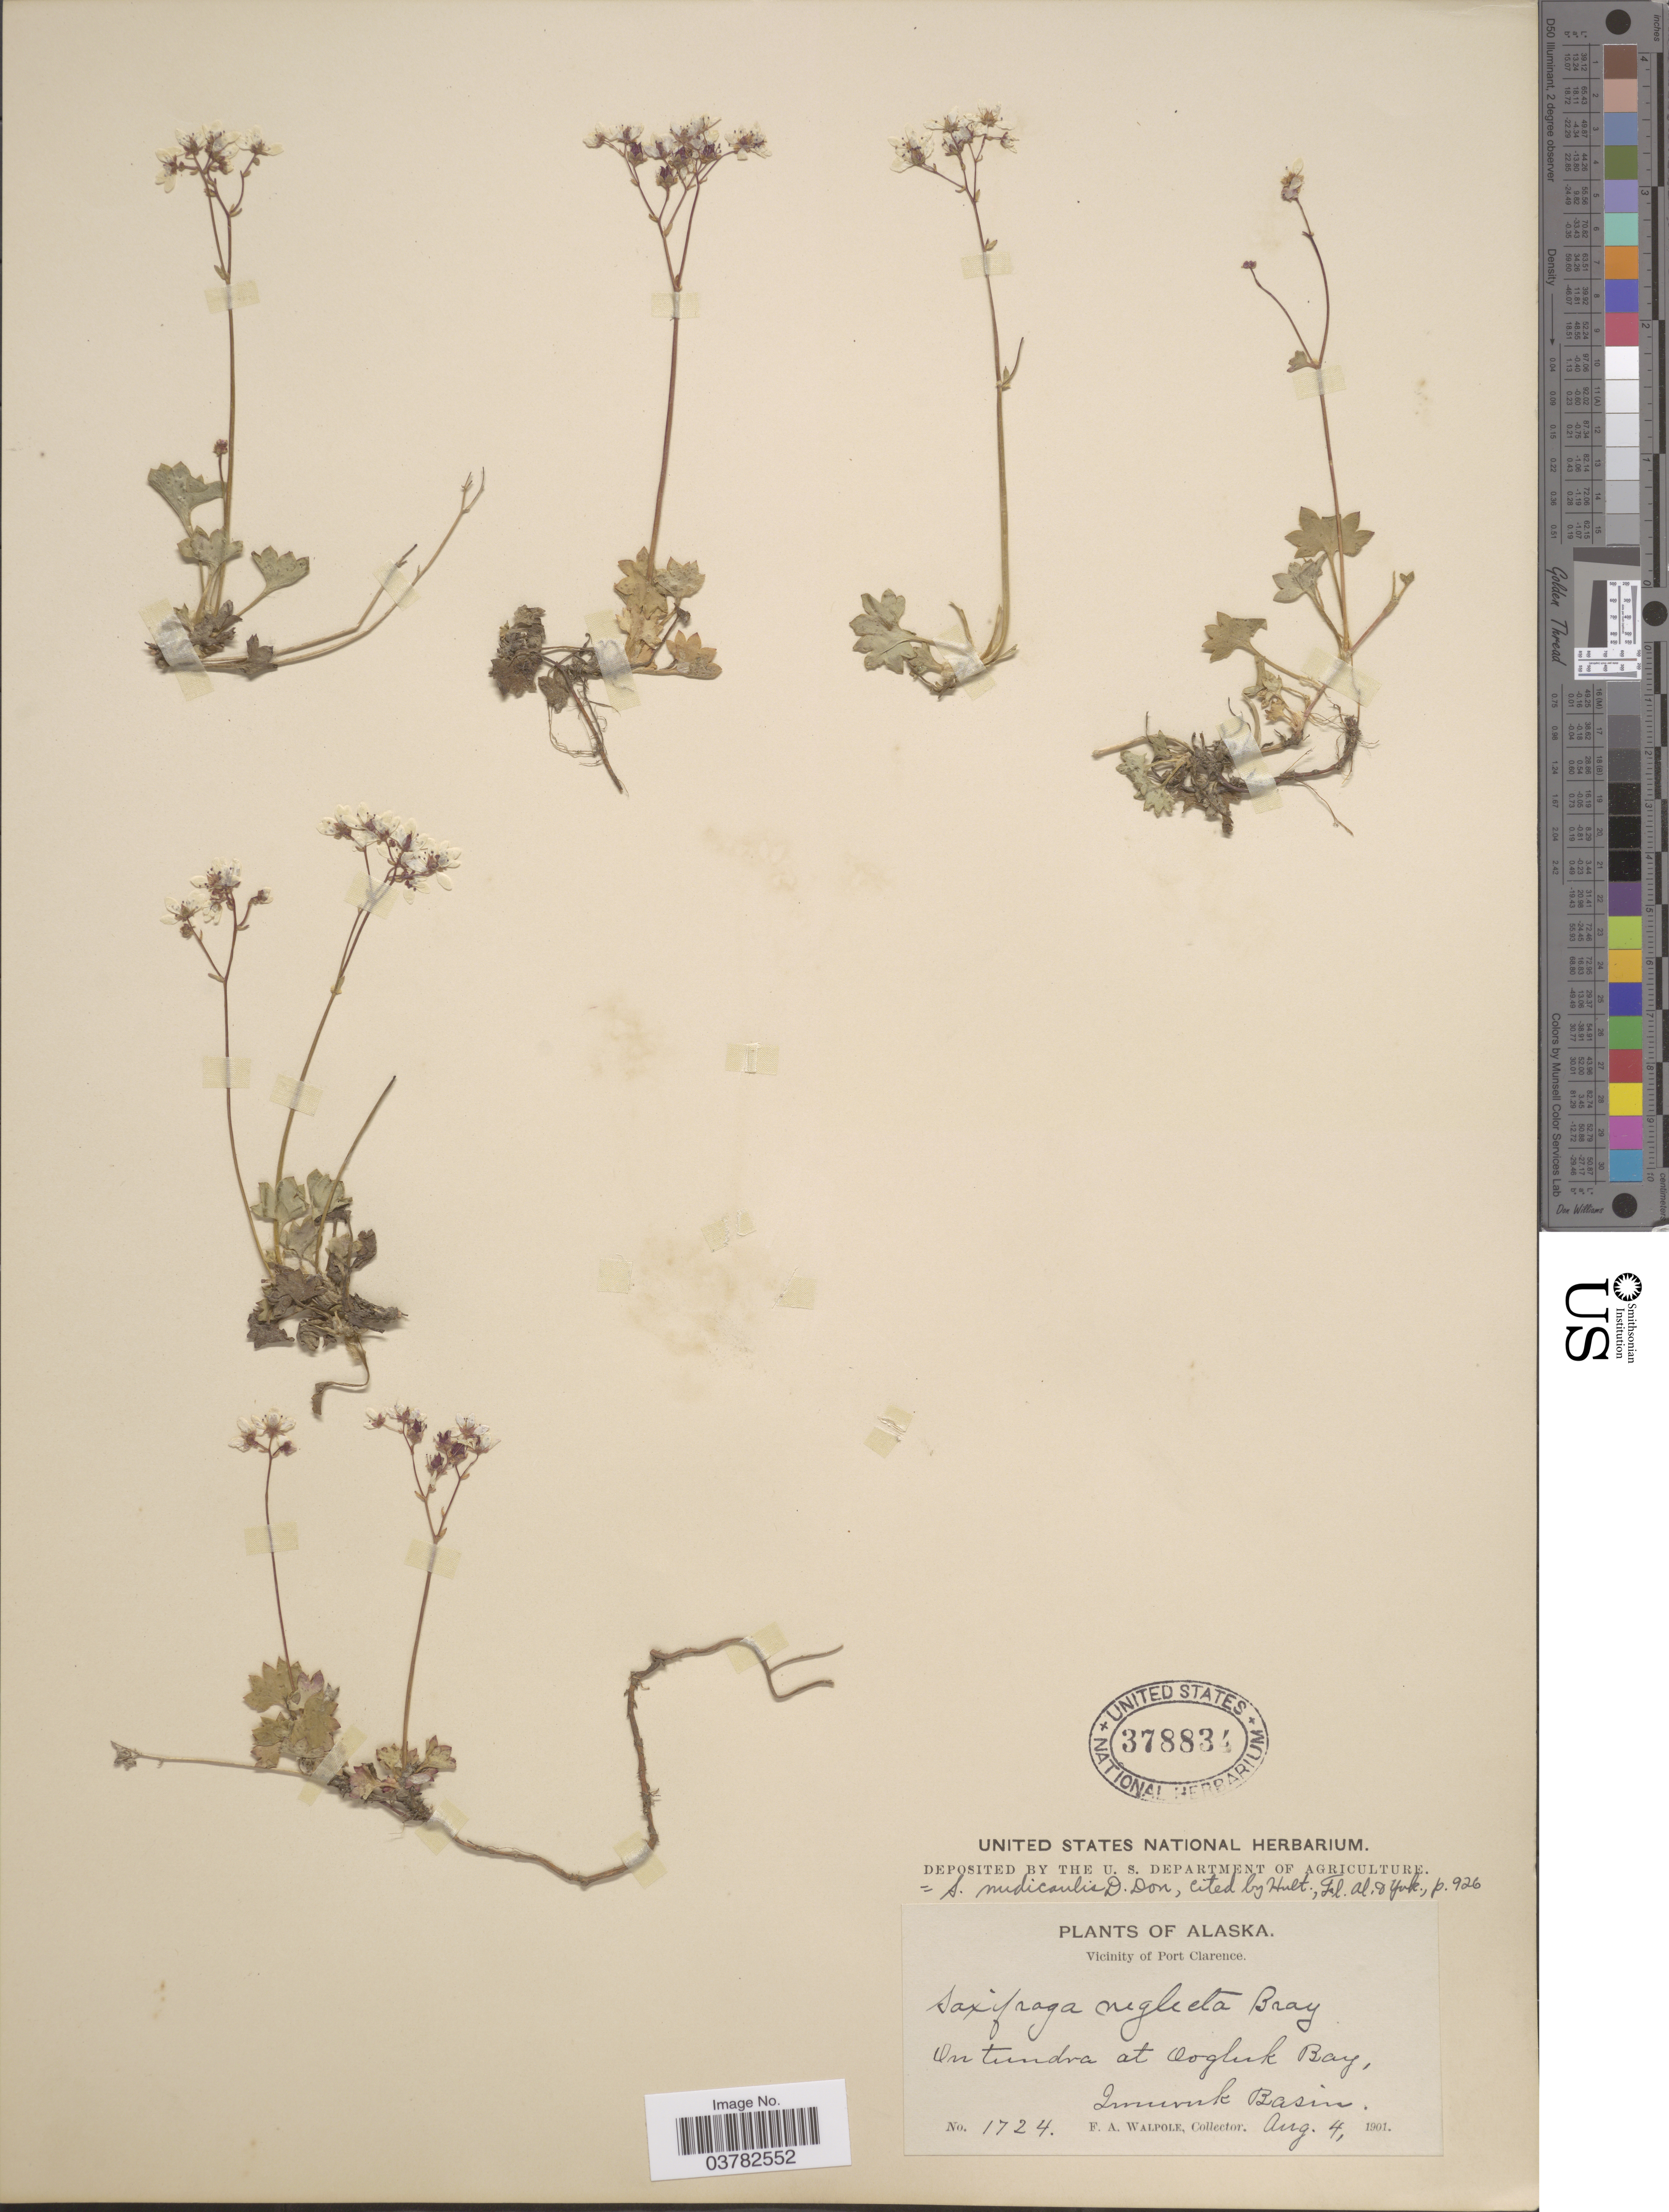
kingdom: Plantae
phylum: Tracheophyta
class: Magnoliopsida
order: Saxifragales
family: Saxifragaceae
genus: Saxifraga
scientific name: Saxifraga nudicaulis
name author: D. Don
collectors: F. Walpole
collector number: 1724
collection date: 1901-08-04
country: United States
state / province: Alaska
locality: Vicinity of Port Clarence. On tundra at Oogluk Bay, Imuruk Basin.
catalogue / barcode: US 378834